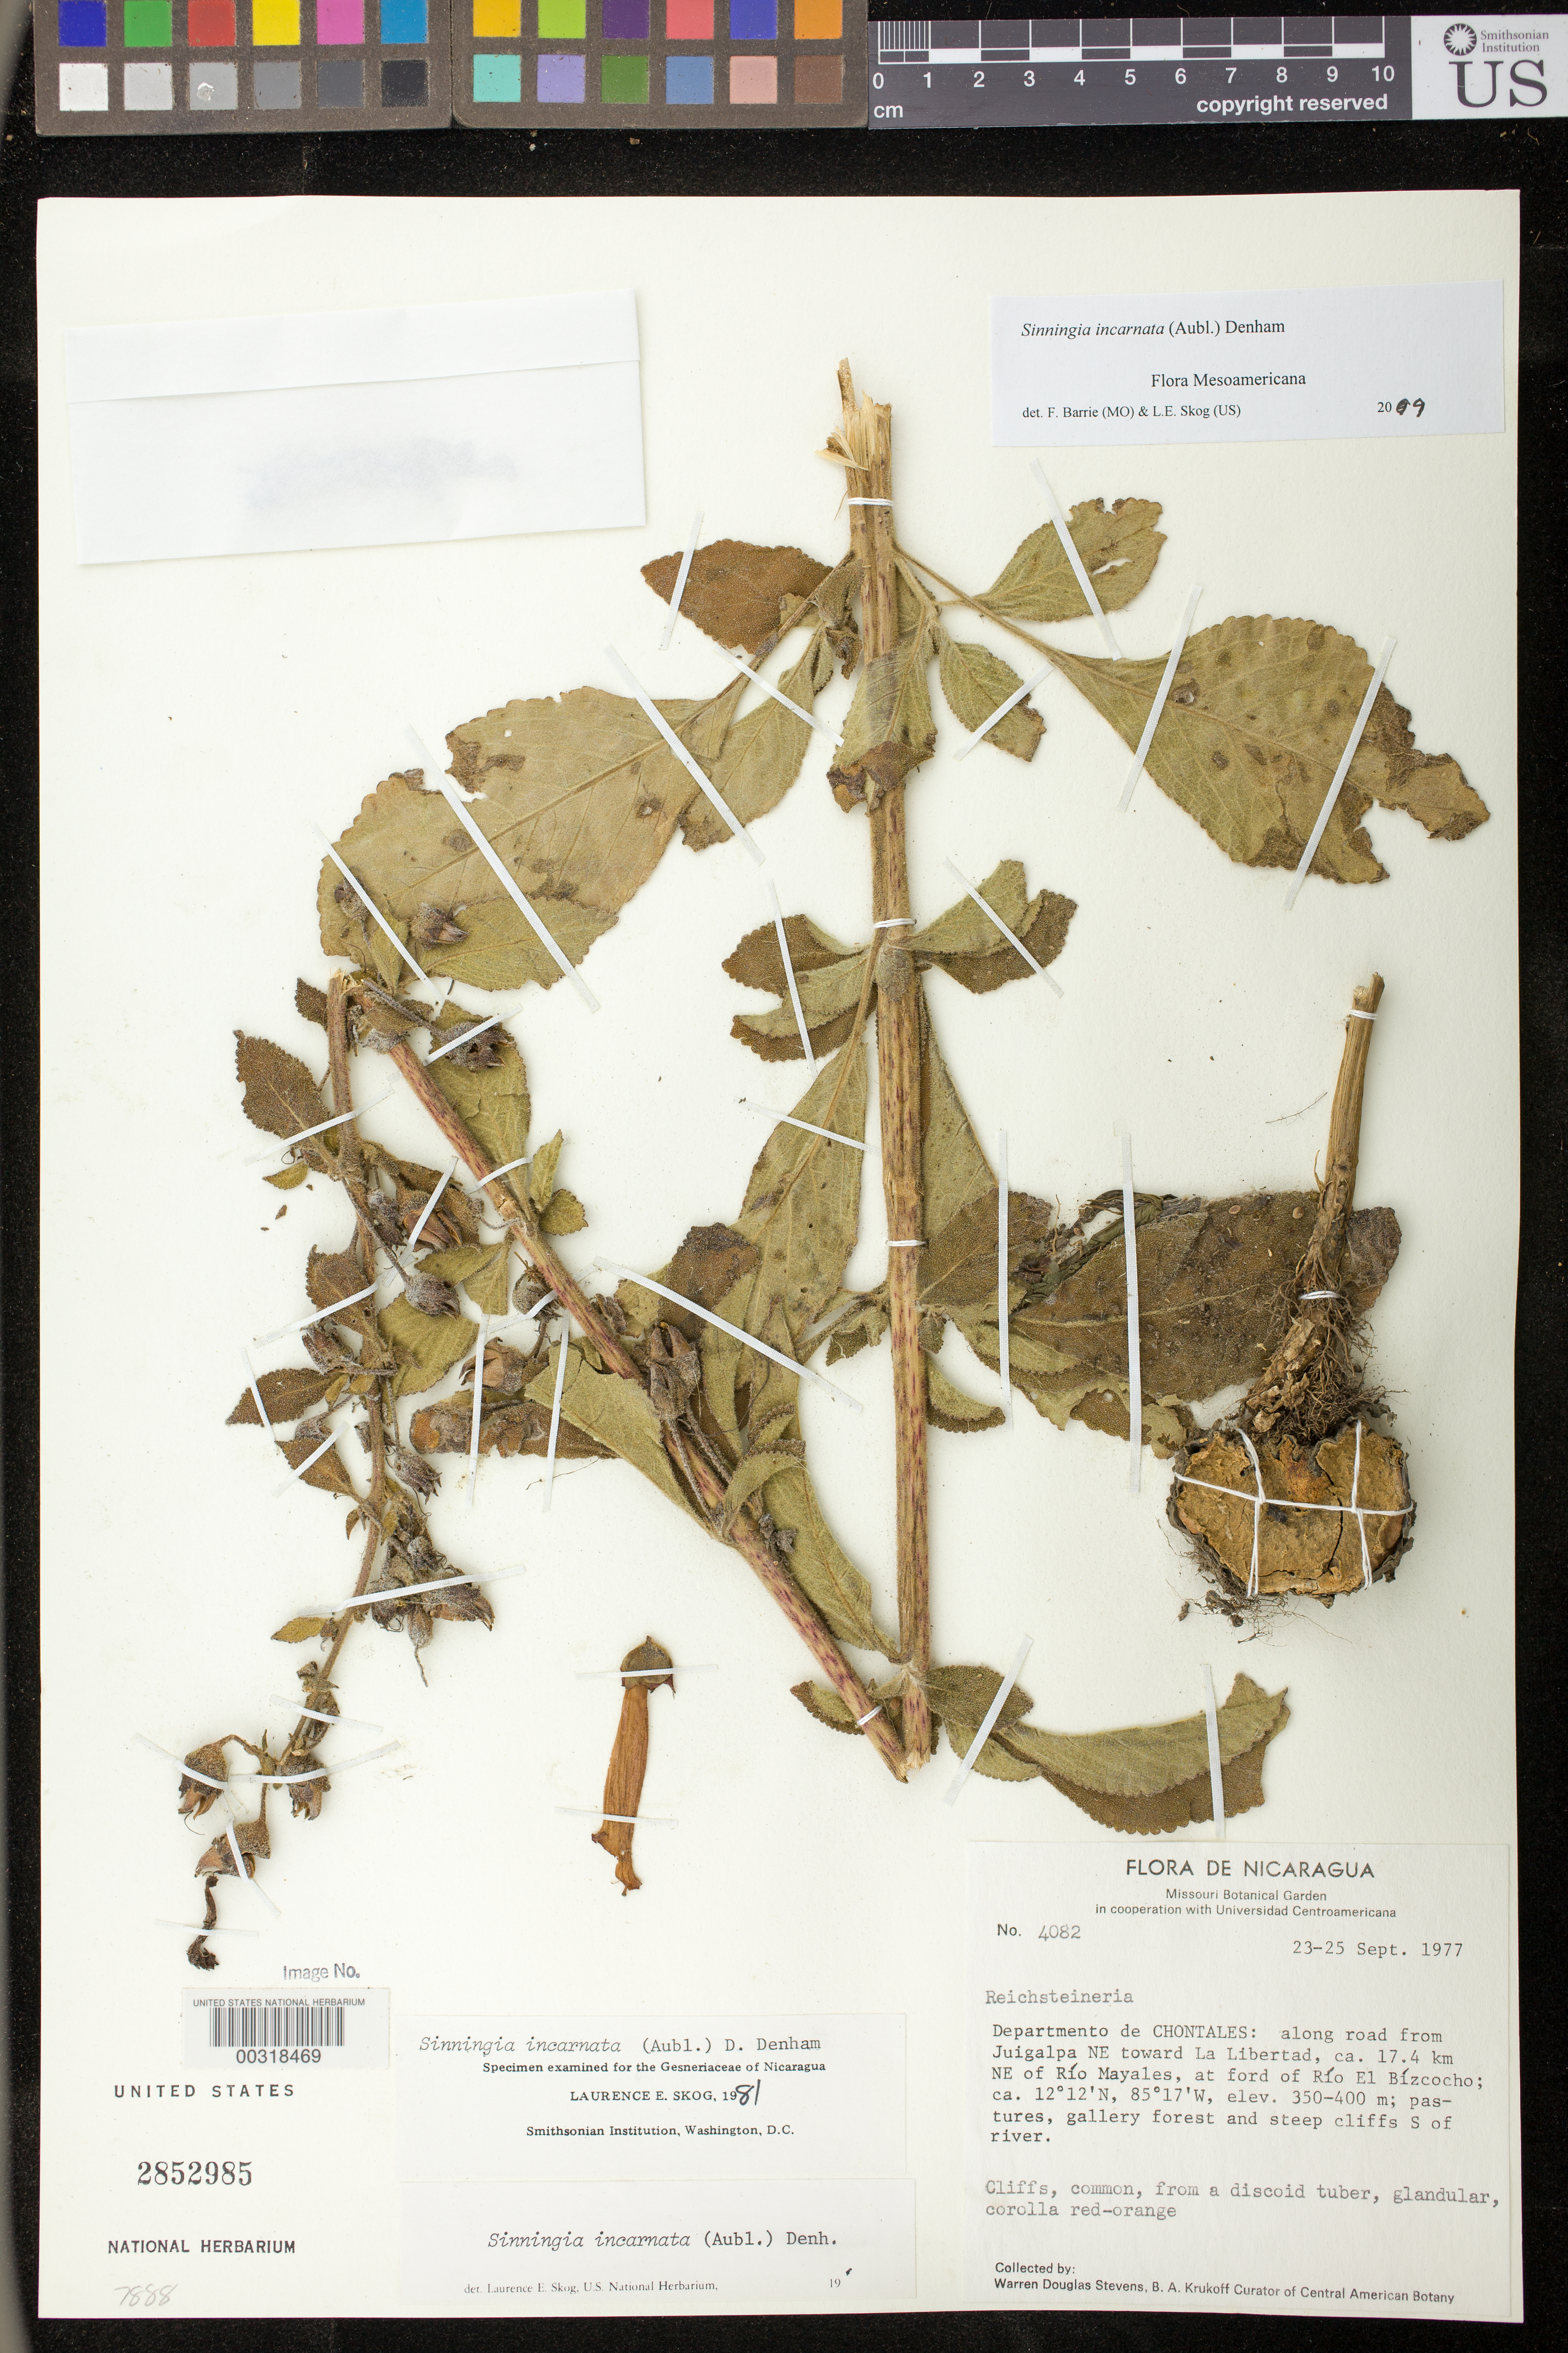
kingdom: Plantae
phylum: Tracheophyta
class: Magnoliopsida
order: Lamiales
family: Gesneriaceae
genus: Sinningia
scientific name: Sinningia incarnata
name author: (Aubl.) D.L. Denham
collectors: W. D. Stevens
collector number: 4082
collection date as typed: Sep 1977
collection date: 1977-09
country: Nicaragua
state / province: Chontales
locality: Along road from Juigalpa NE toward La Libertad, ca 17.4 km NE of Rio Mayales, at Ford of Rio El Bizcocho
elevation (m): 350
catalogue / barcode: US 2852985